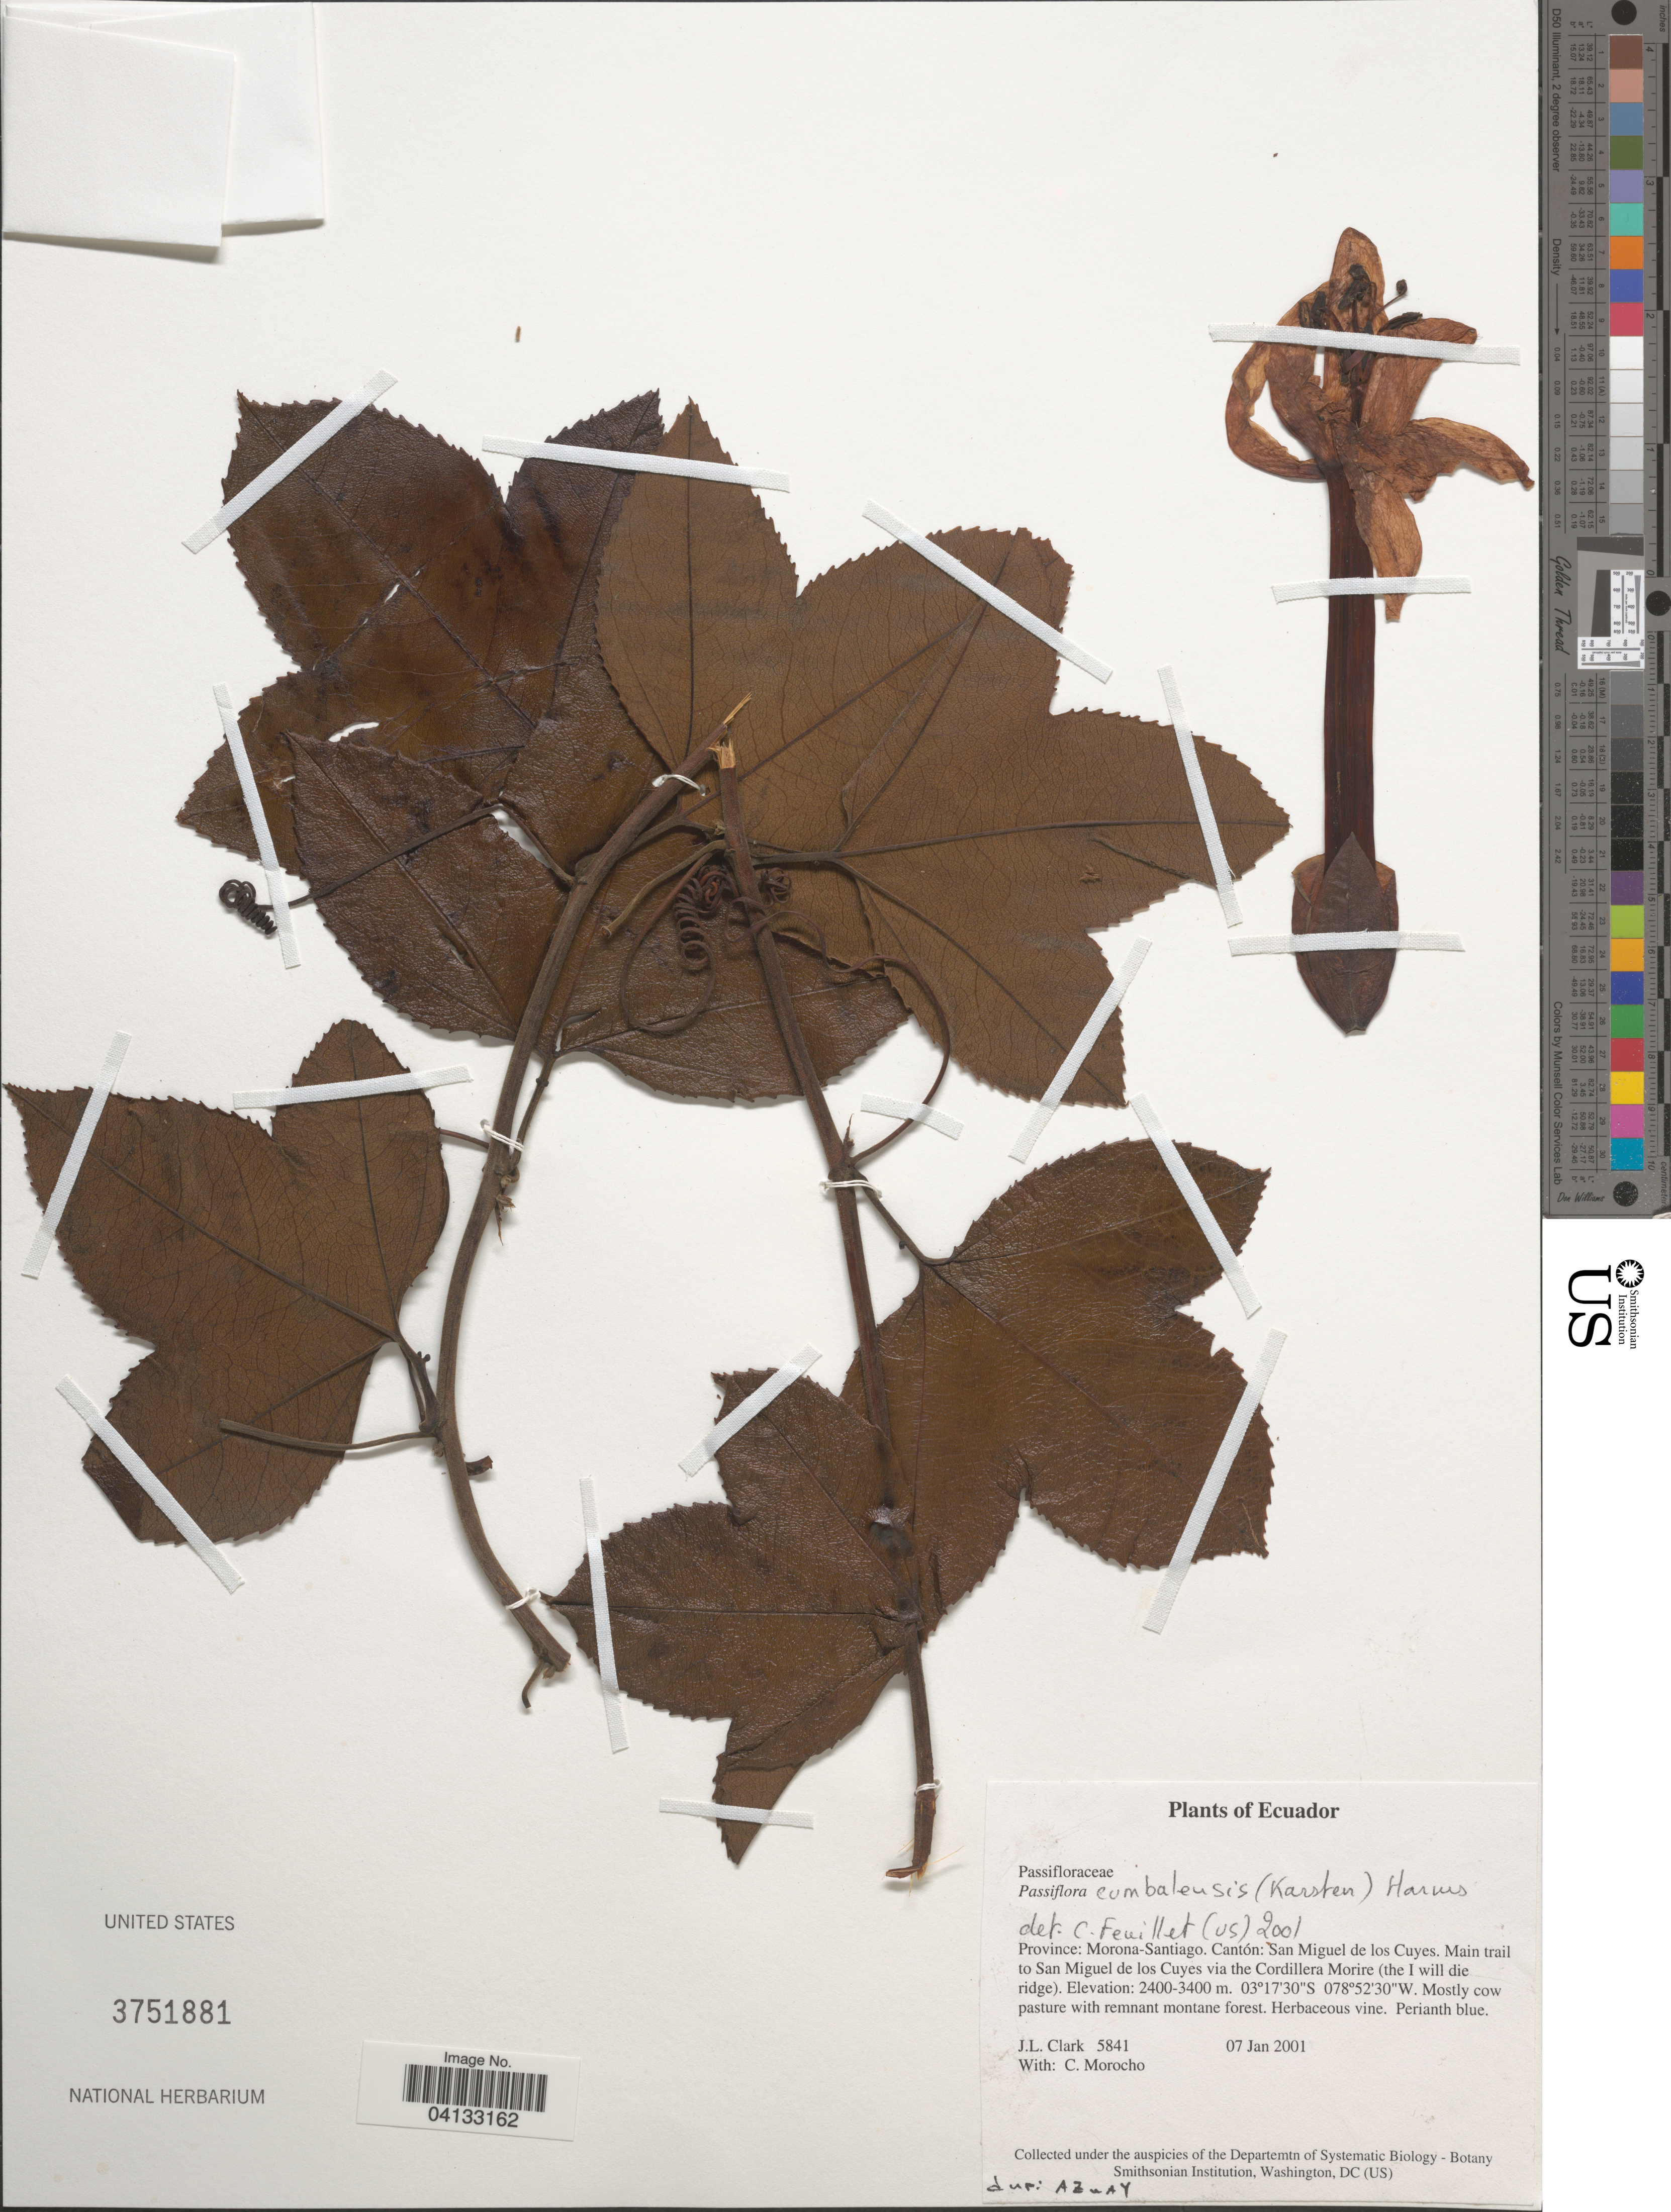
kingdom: Plantae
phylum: Tracheophyta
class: Magnoliopsida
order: Malpighiales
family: Passifloraceae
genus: Passiflora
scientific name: Passiflora cumbalensis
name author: (H. Karst.) Harms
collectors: J. L. Clark & C. Morocho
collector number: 5841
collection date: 2001-01-07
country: Ecuador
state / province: Morona-Santiago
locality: Cantón: San Miguel de los Cuyes. Main trail to San Miguel de los Cuyes via the Cordillera Morire (the I will die ridge).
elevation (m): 2400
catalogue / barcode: US 3751881